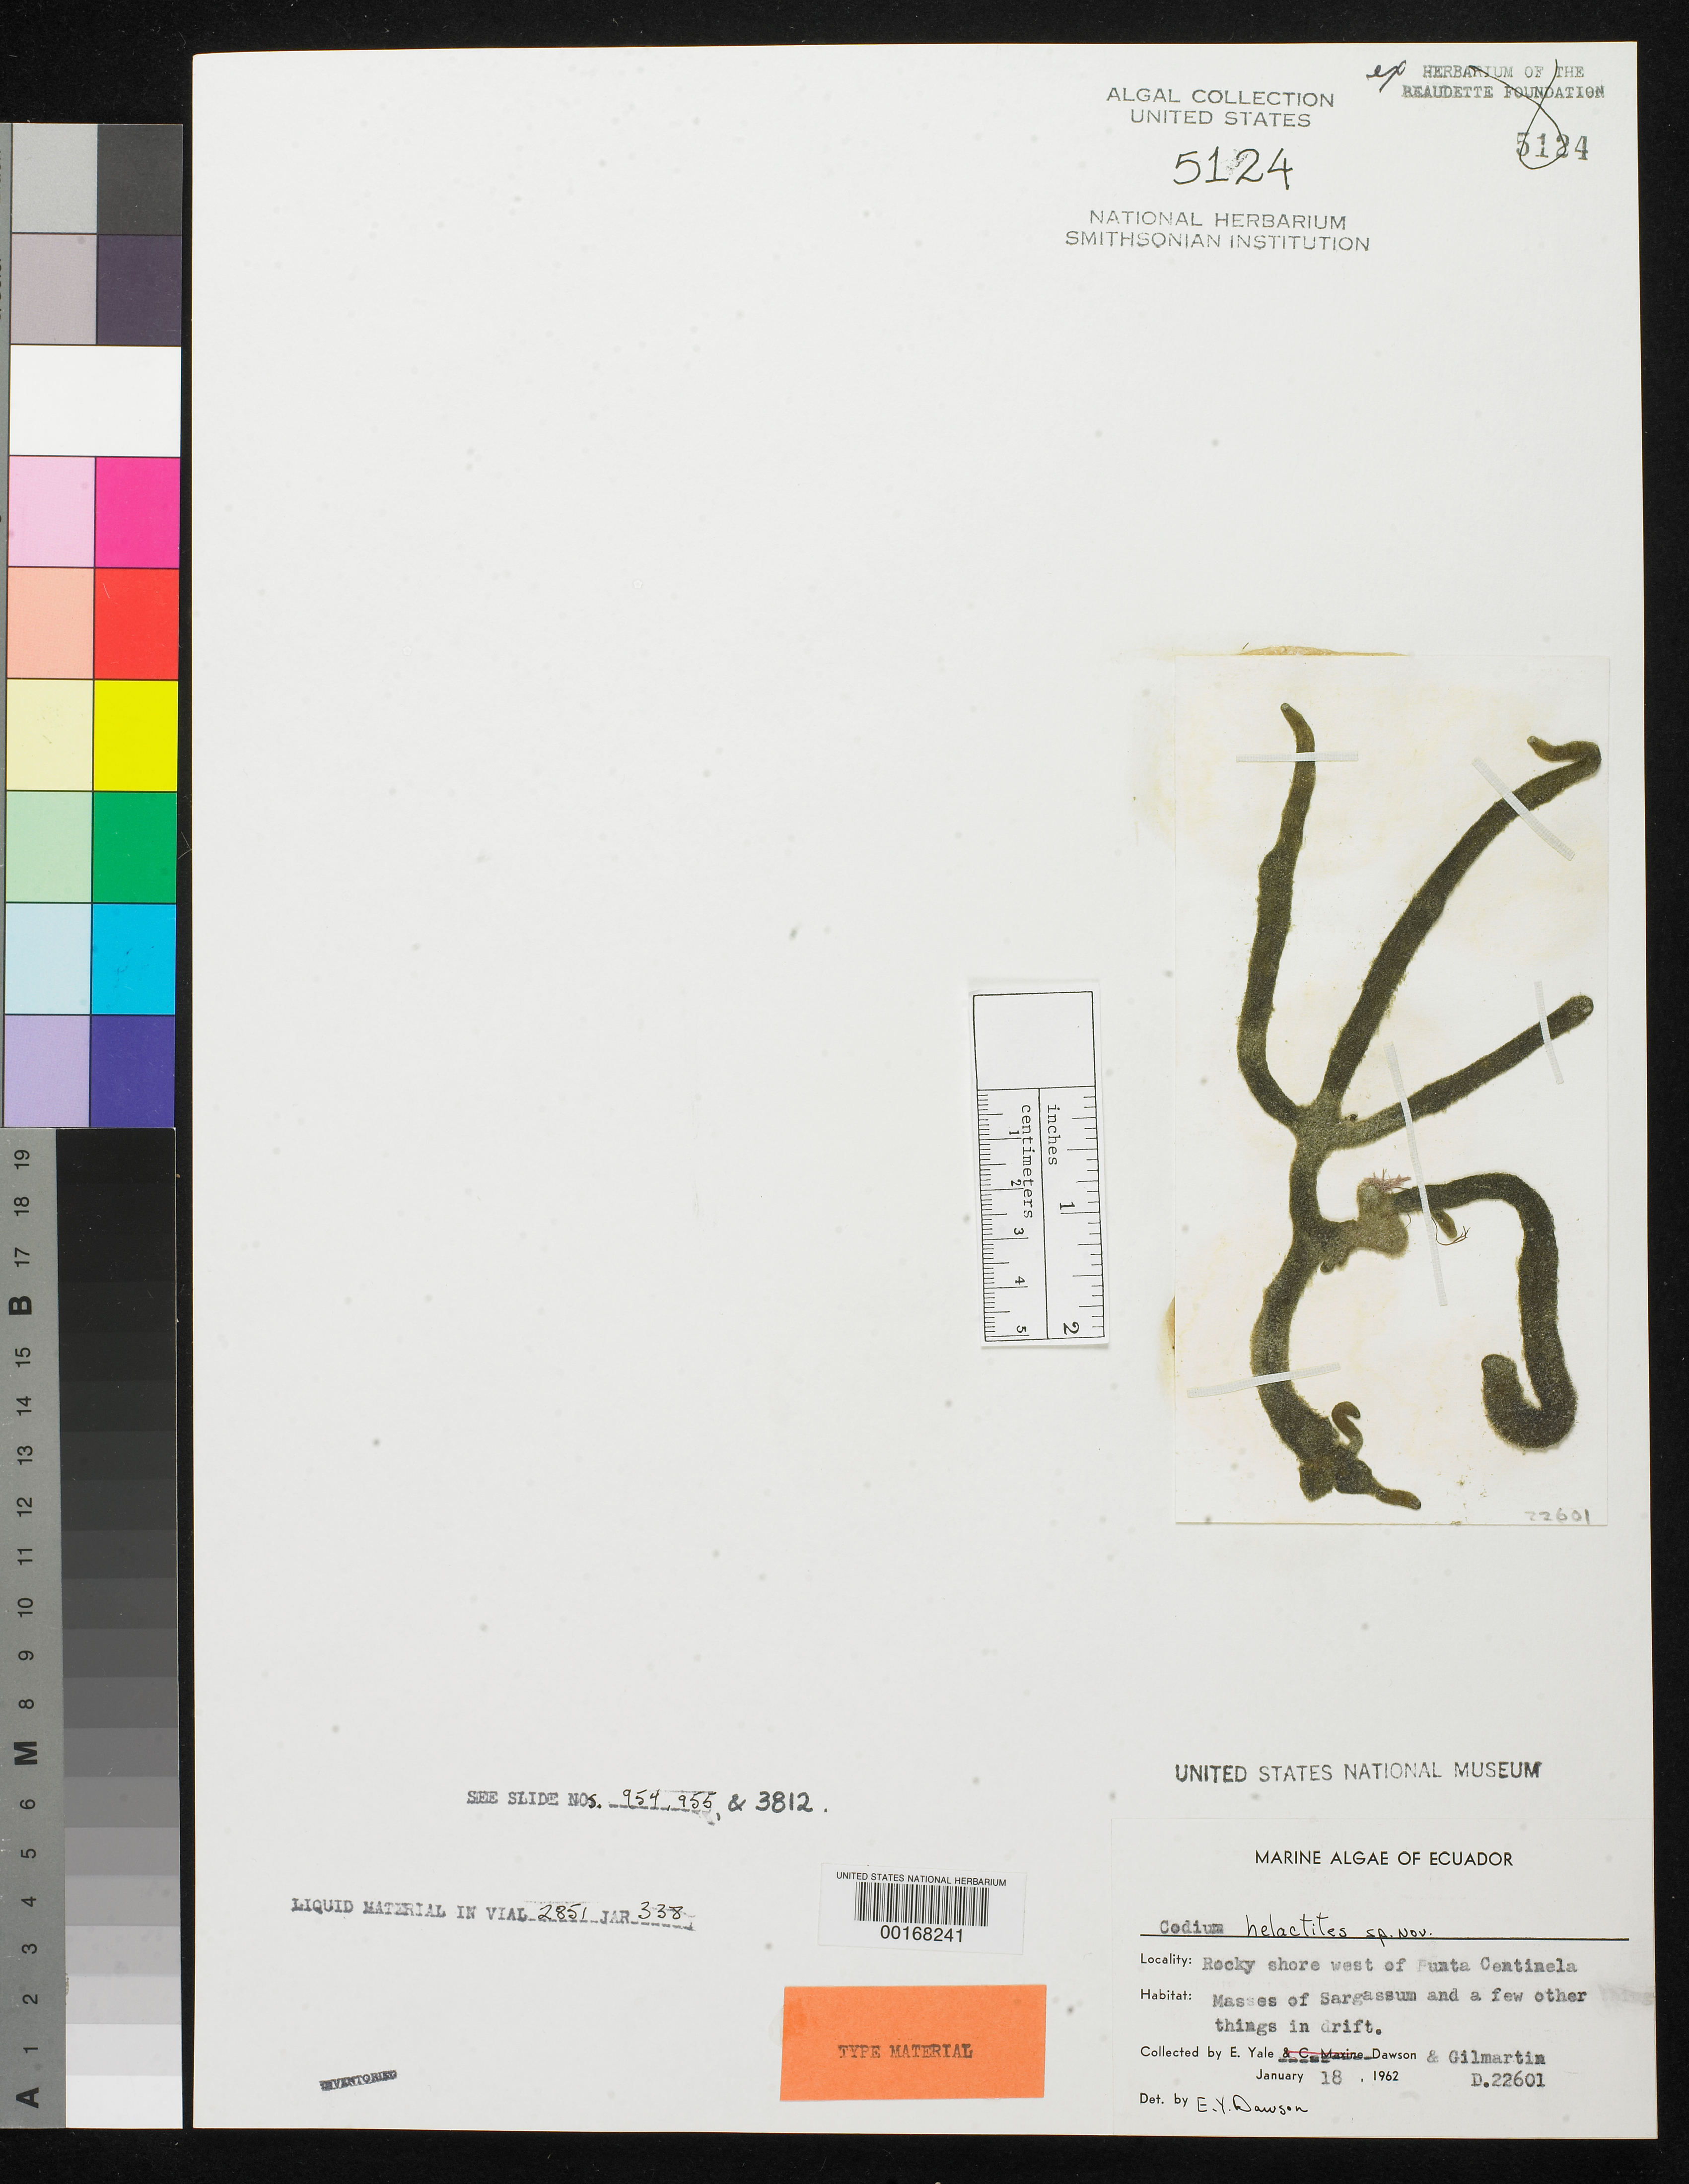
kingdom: Plantae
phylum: Chlorophyta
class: Ulvophyceae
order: Bryopsidales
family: Codiaceae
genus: Codium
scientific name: Codium helactites E.Y. Dawson, ined.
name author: E.Y. Dawson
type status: Isotype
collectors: E. Y. Dawson & M. Gilmartin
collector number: EYD 22601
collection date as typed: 18 Jan 1962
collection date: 1962-01-18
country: Ecuador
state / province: Guayas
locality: West of Punta Centinela.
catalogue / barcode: US 5124